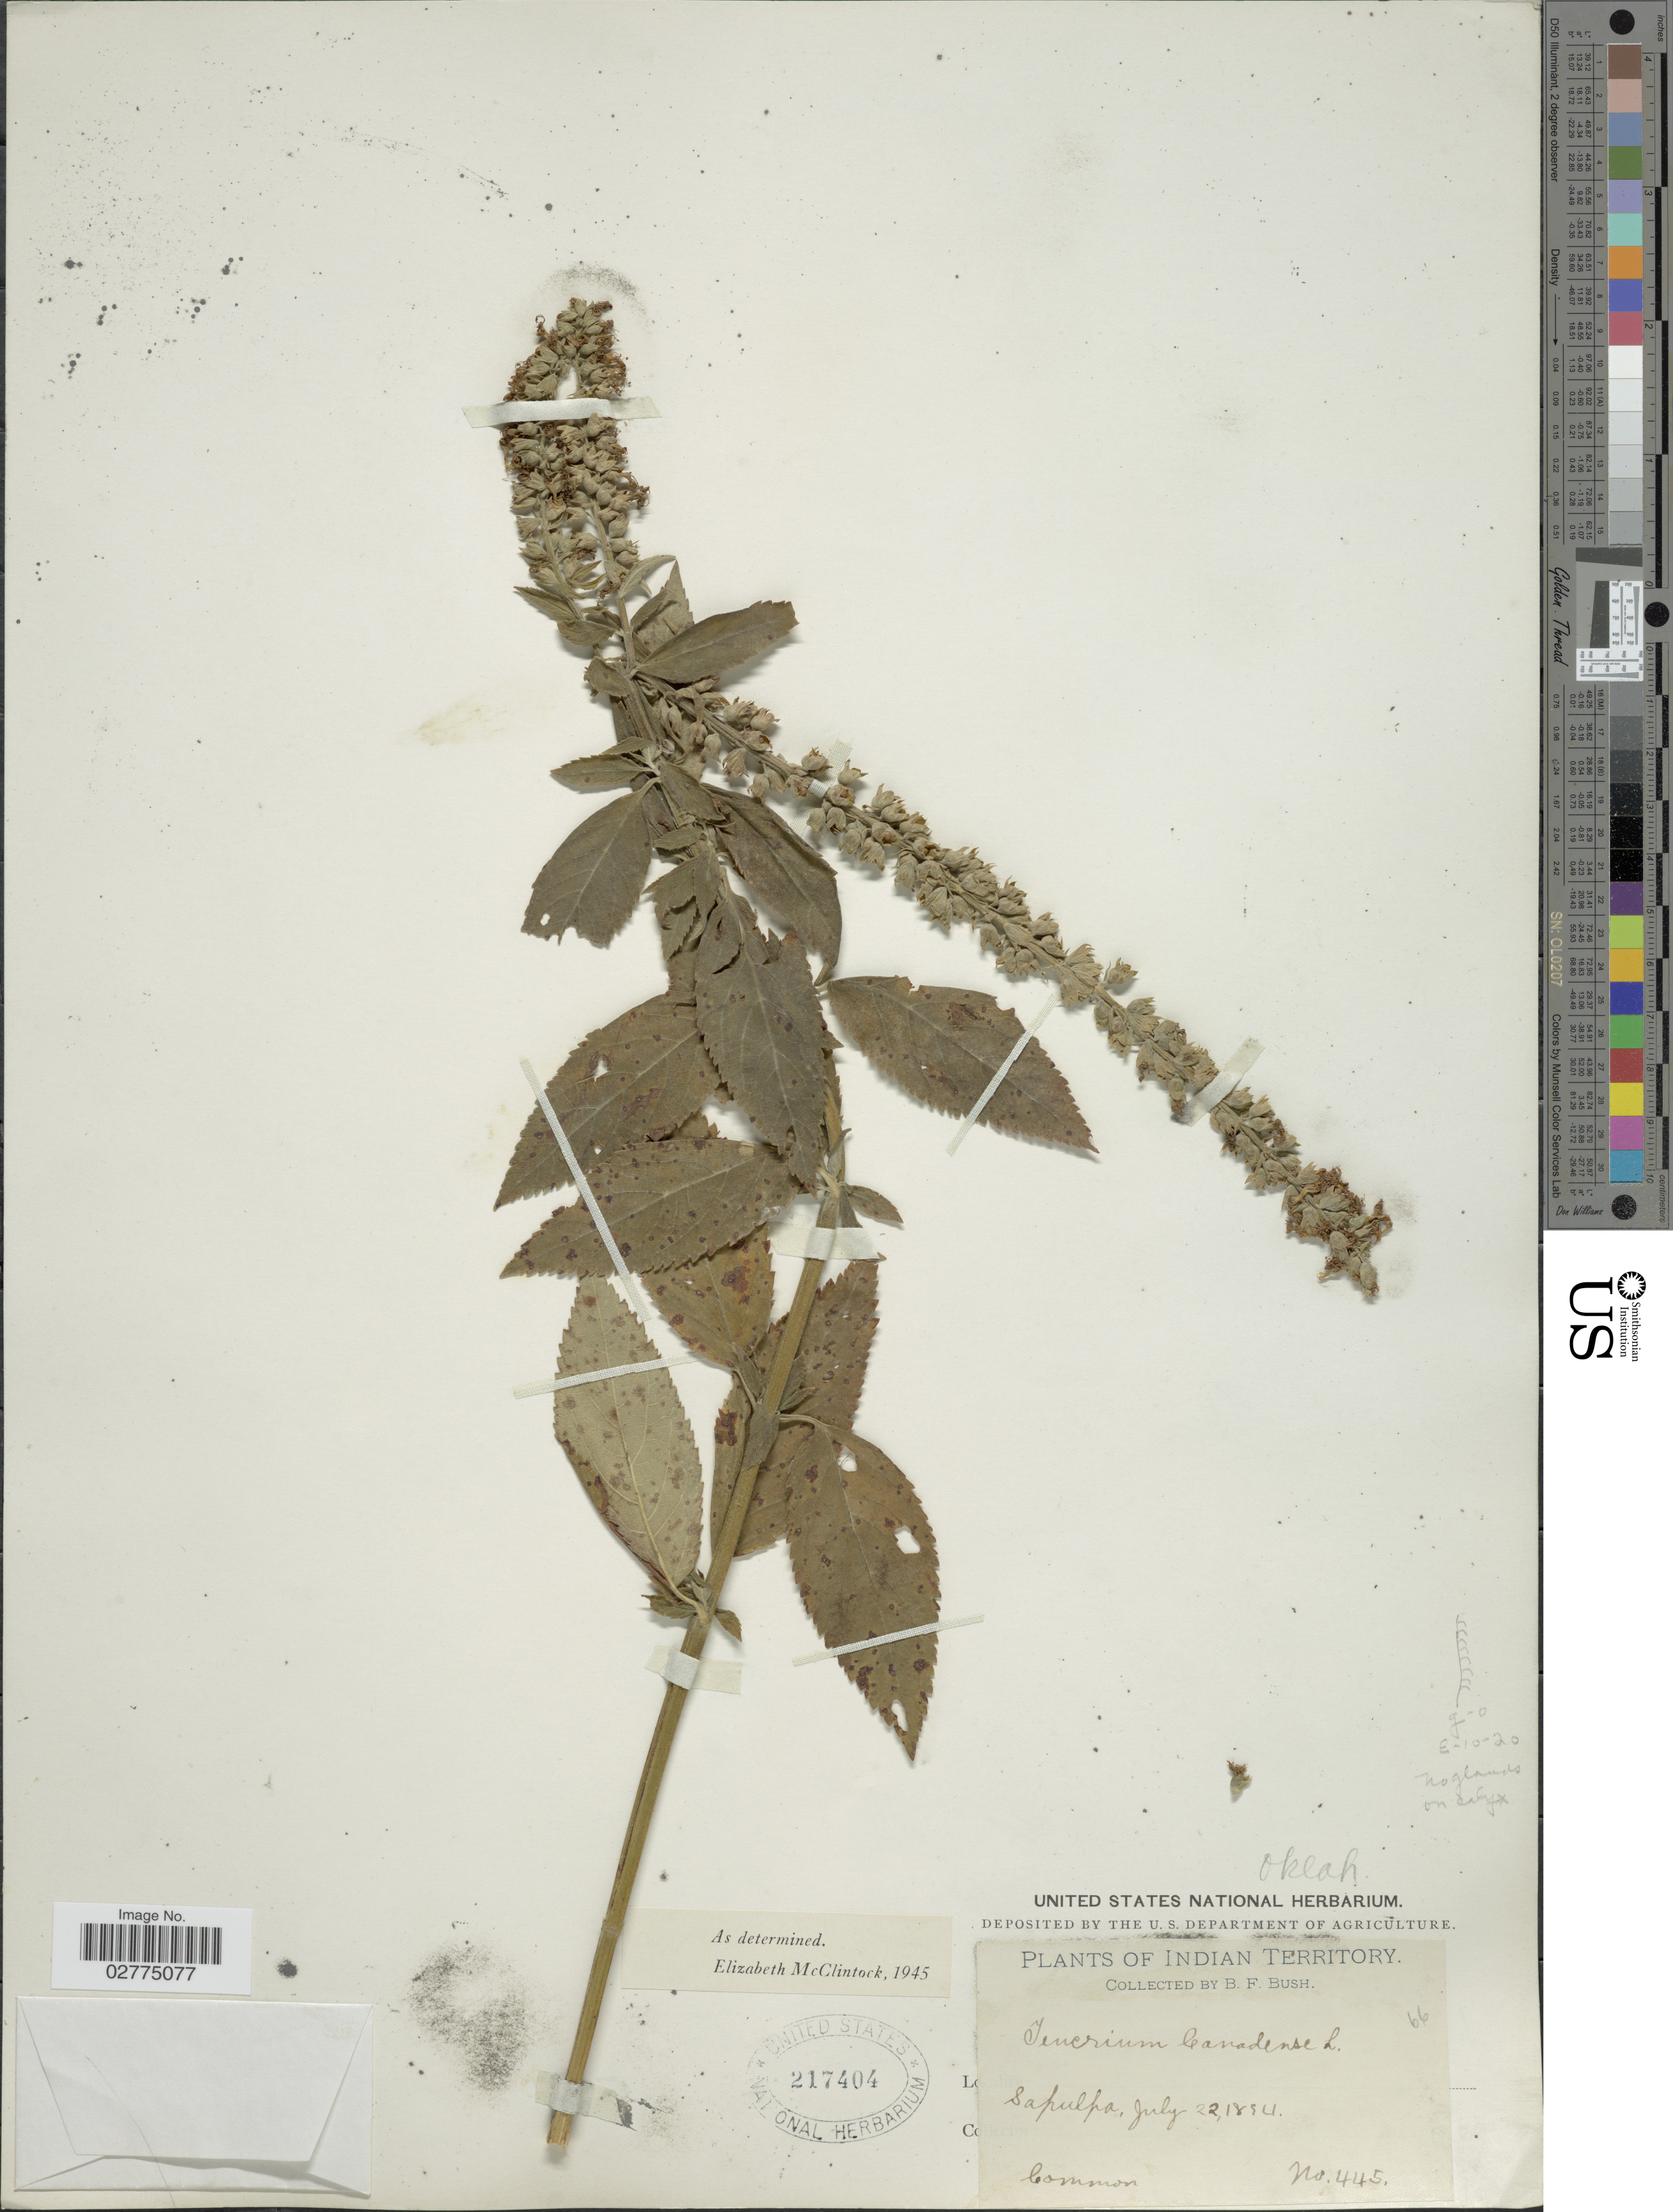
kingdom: Plantae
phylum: Tracheophyta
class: Magnoliopsida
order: Lamiales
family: Lamiaceae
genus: Teucrium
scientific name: Teucrium canadense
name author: L.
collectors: B. F. Bush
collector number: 445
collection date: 1854-07-22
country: United States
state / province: Oklahoma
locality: Indian Territory, Sapulpa.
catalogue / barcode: US 217404